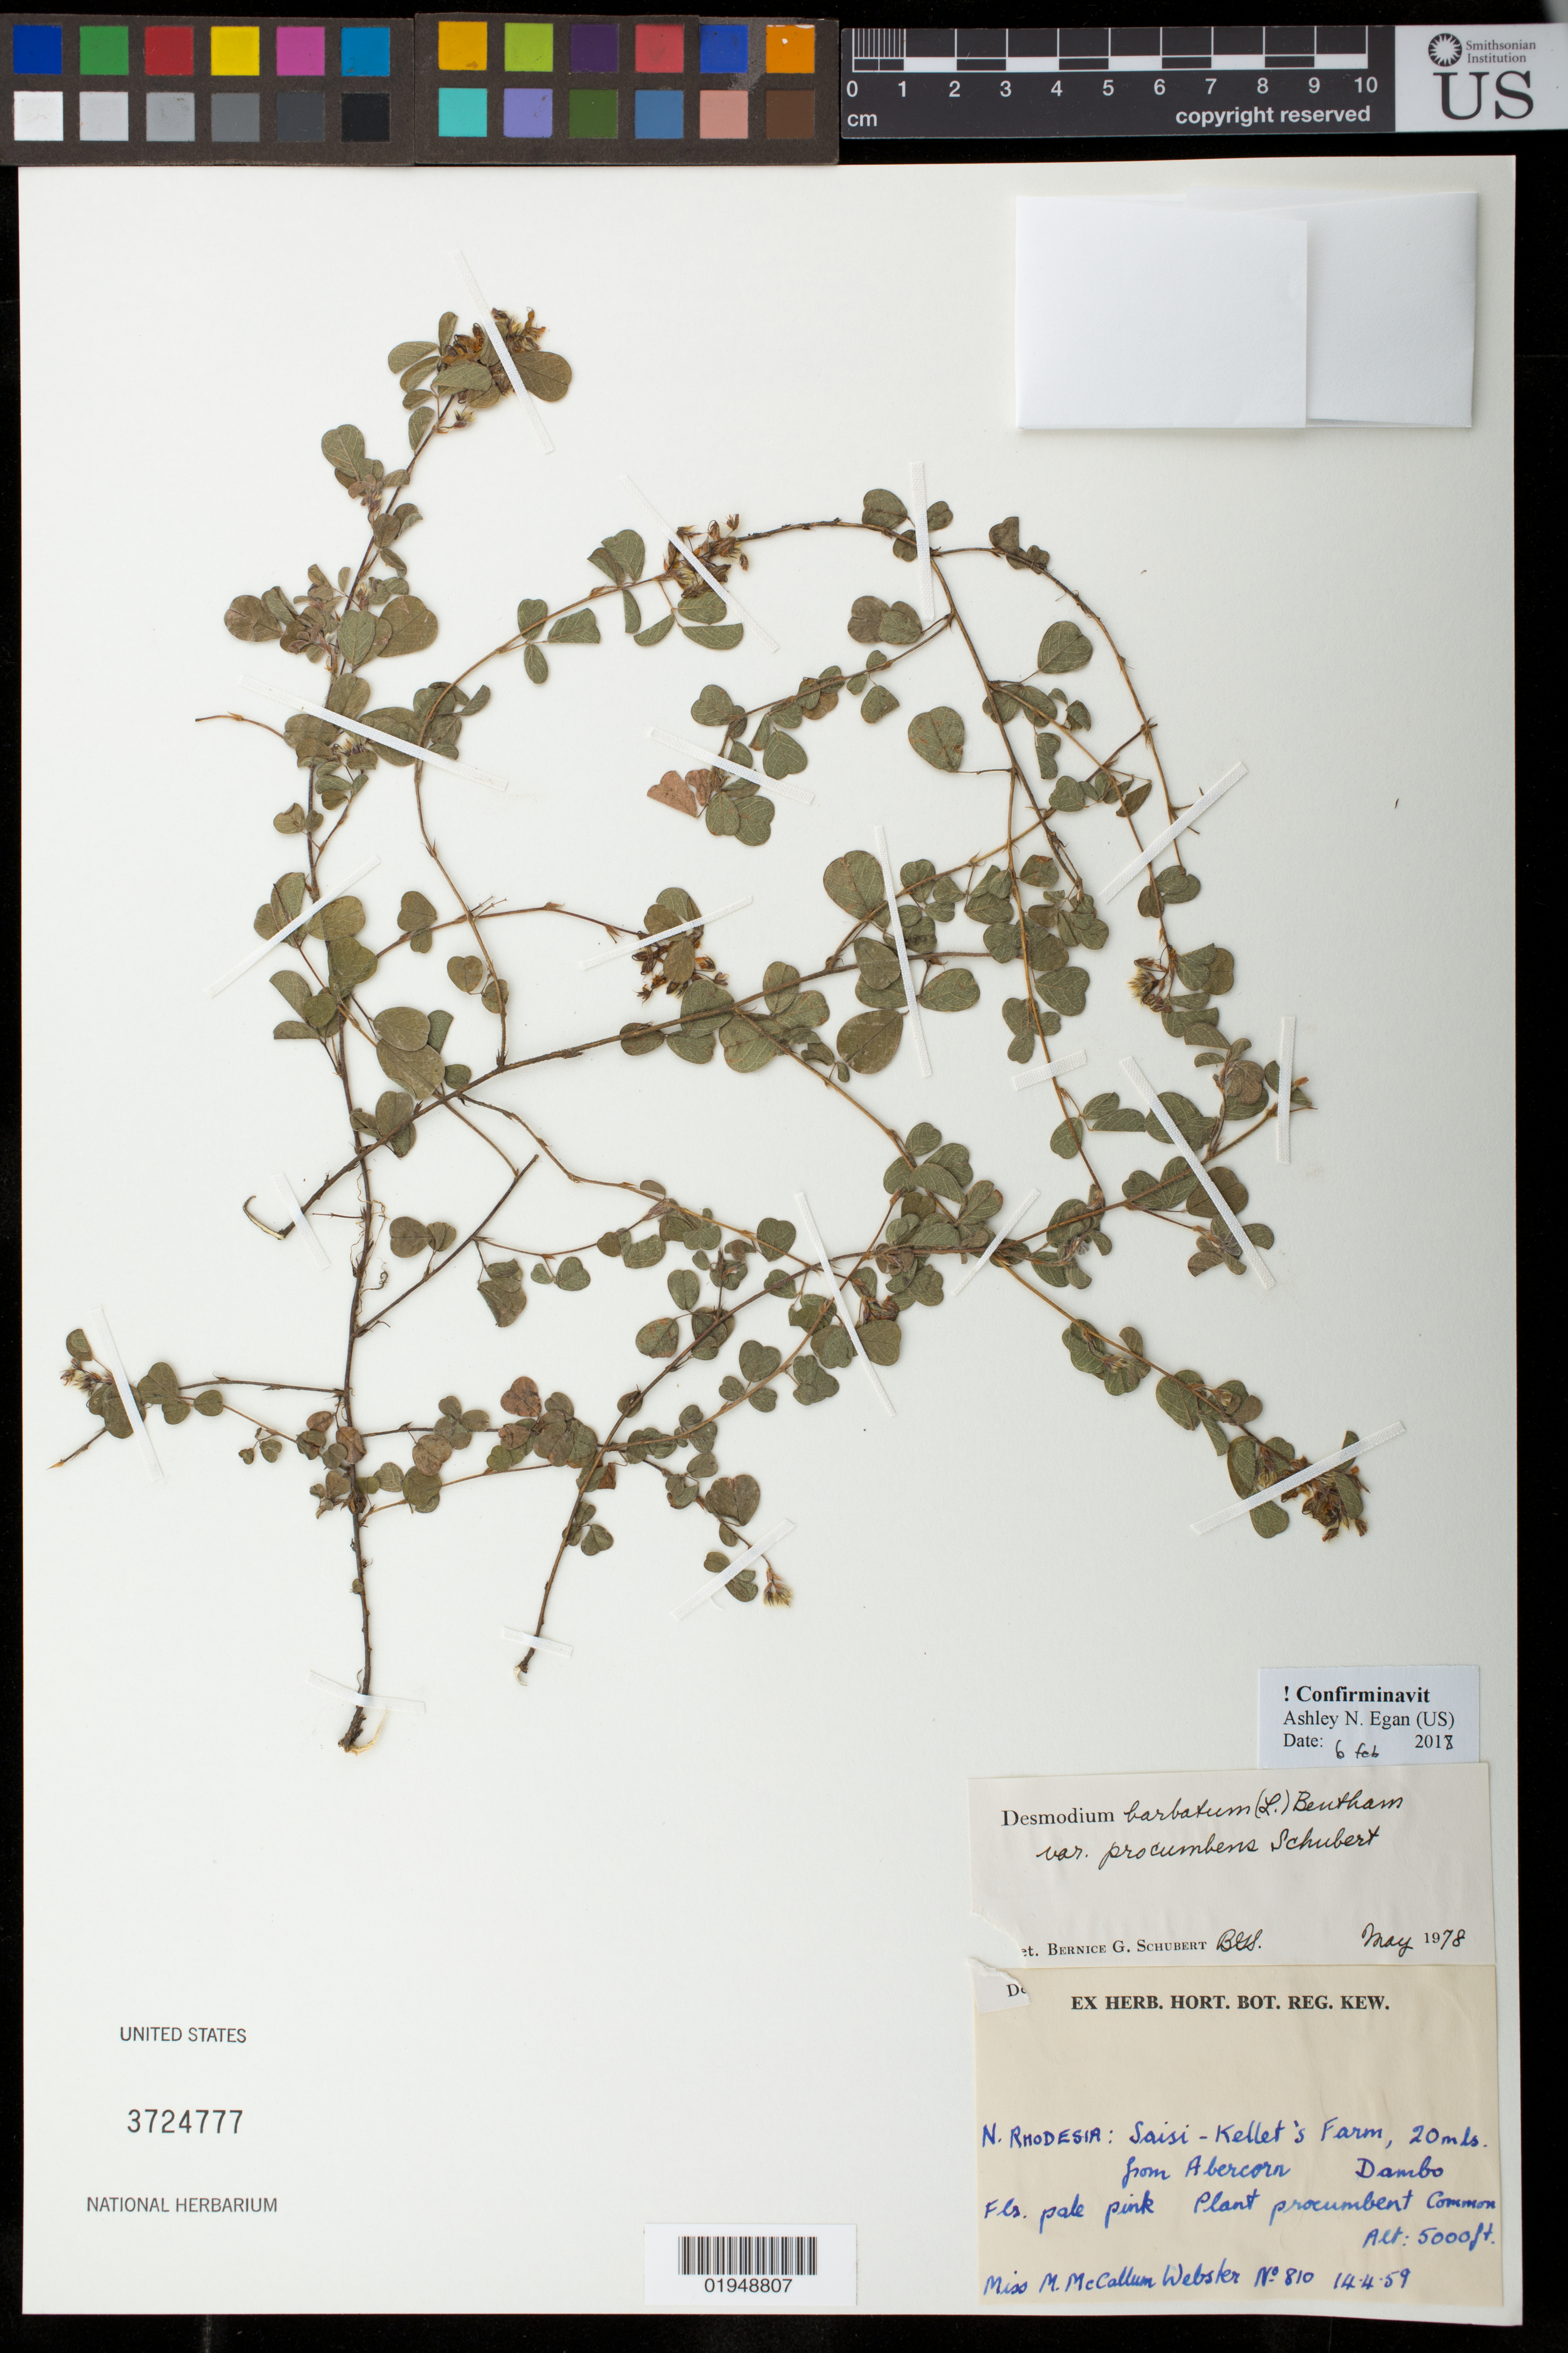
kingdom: Plantae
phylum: Tracheophyta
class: Magnoliopsida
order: Fabales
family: Fabaceae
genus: Grona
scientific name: Grona barbata var. procumbens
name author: (B.G. Schub.) H. Ohashi & K. Ohashi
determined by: Strong, Mark T., (BOT), Smithsonian Institution - National Museum of Natural History (UNITED STATES)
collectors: M. McCallm Webster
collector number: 810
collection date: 1959-04-21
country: Zambia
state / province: Northern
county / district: Mbala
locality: Abercorn, Ndundu, woodland behind the house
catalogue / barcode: US 3724777